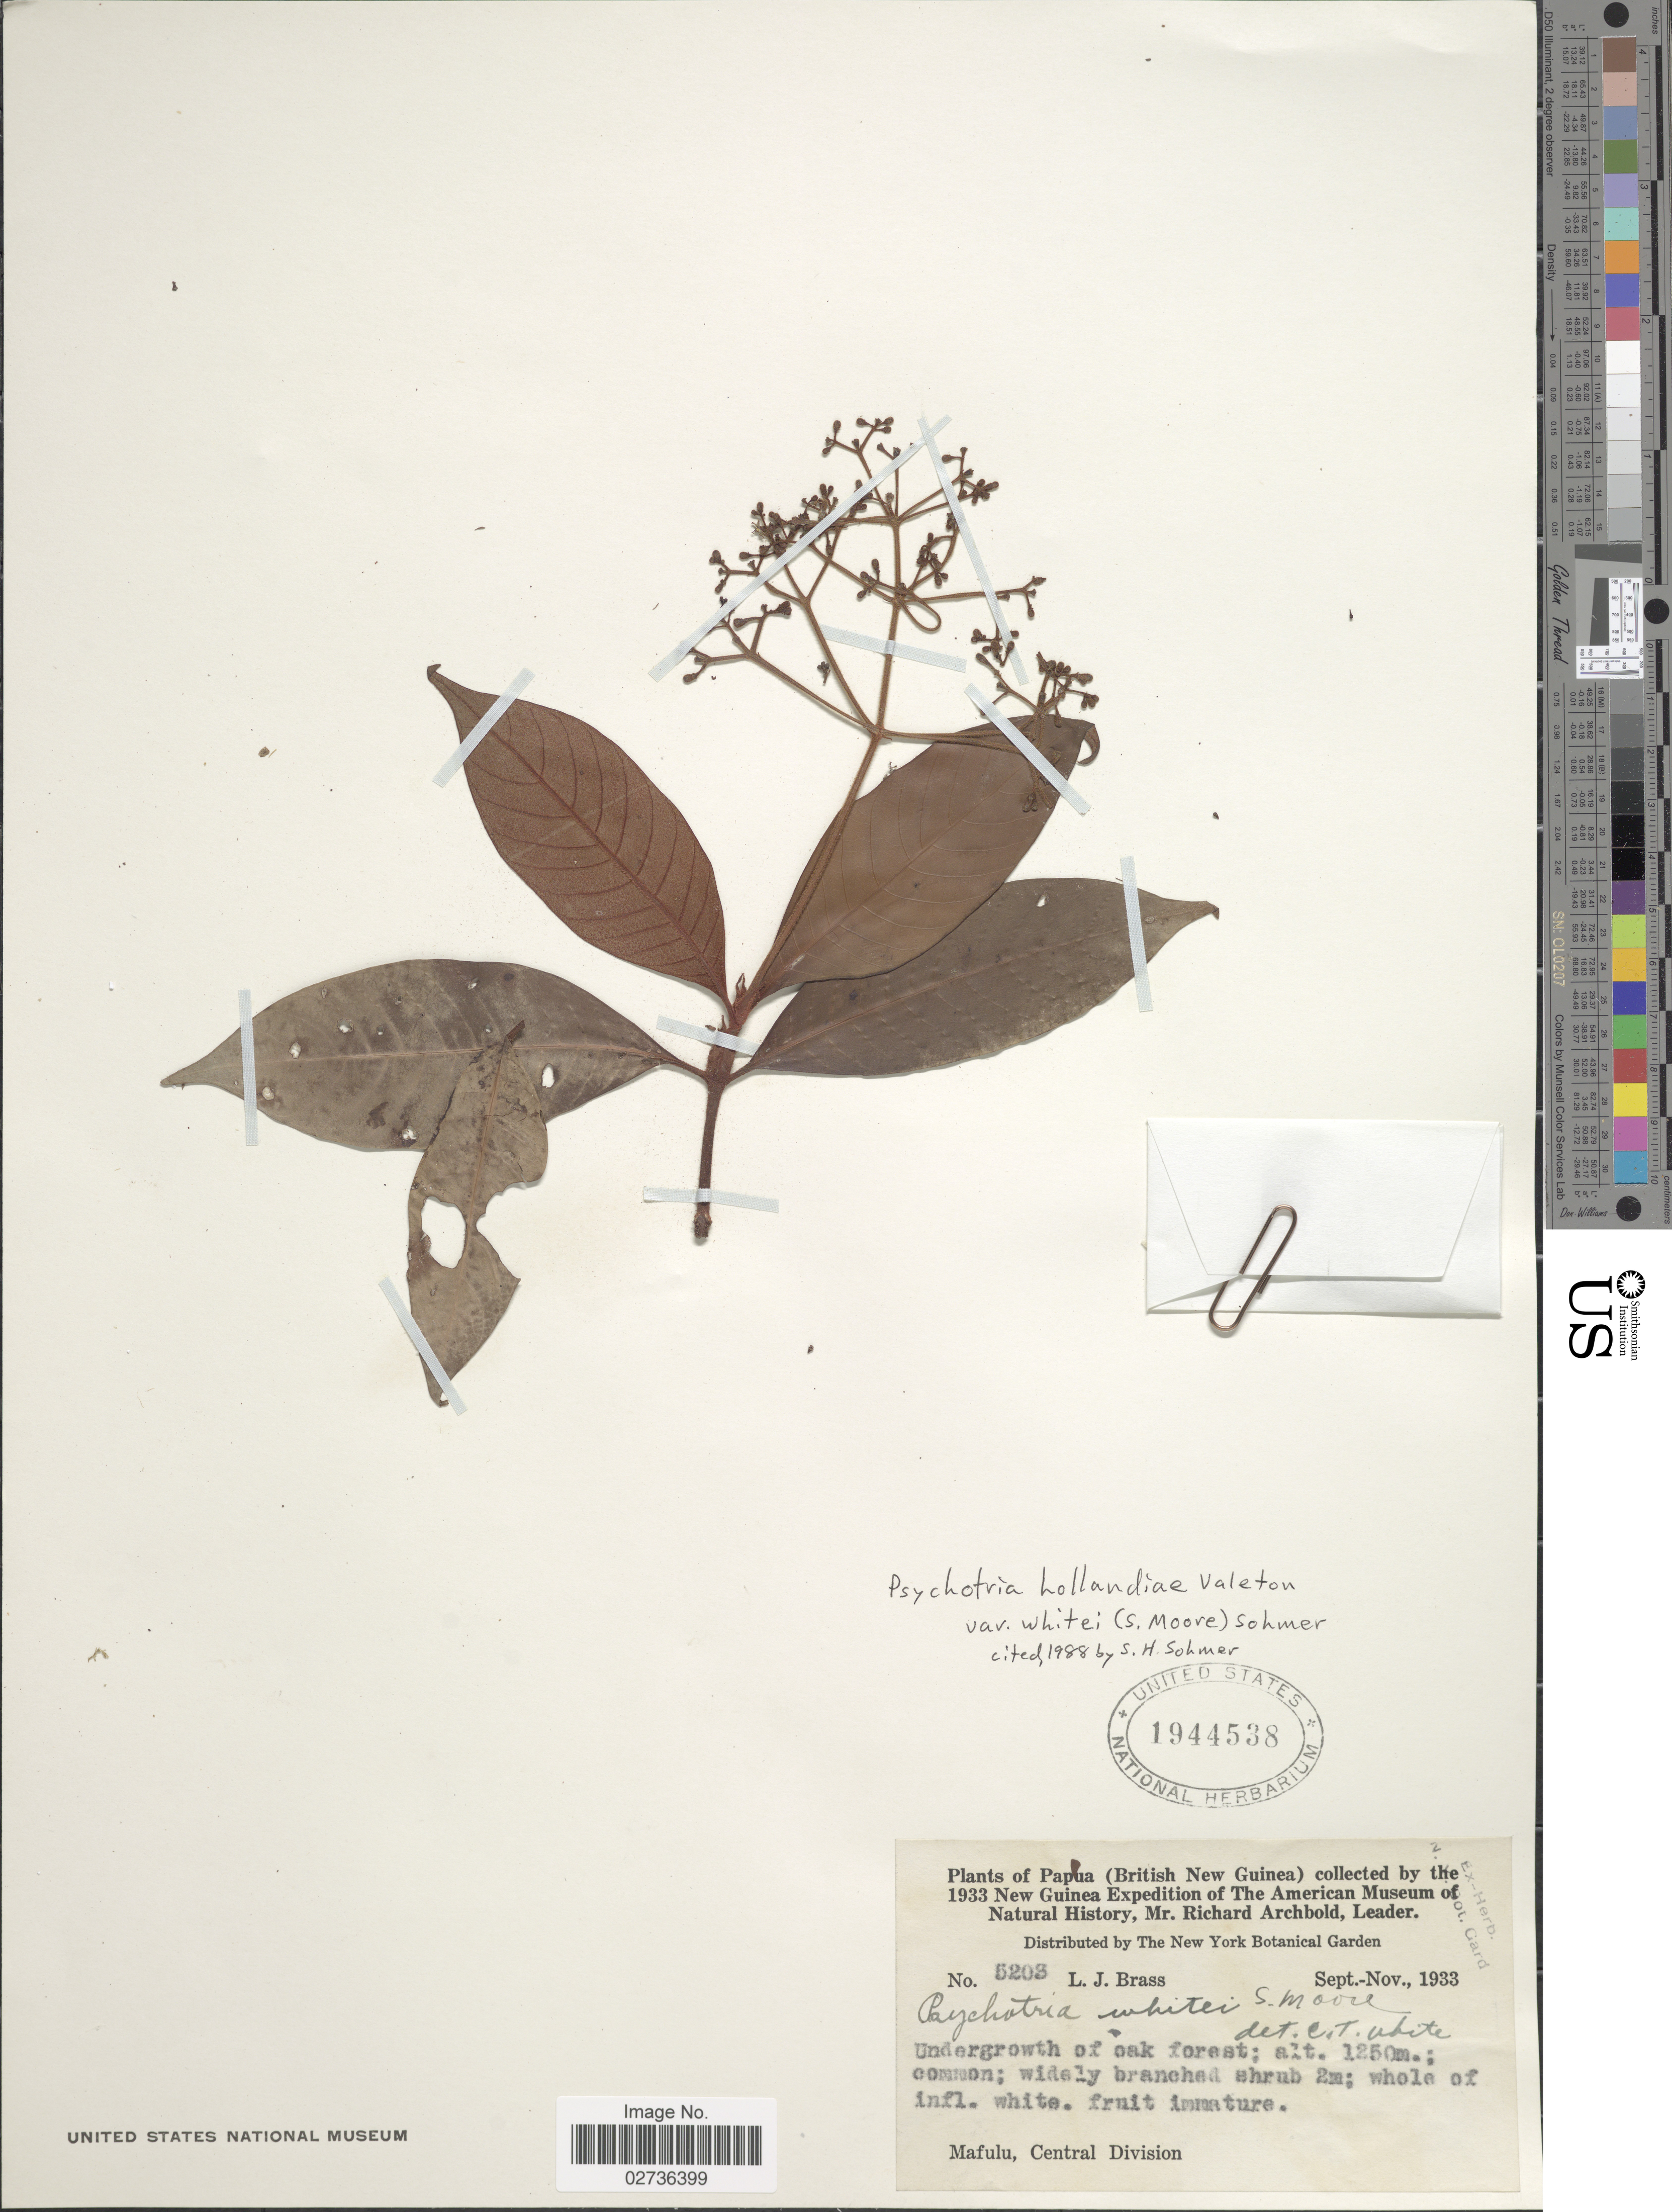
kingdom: Plantae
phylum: Tracheophyta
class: Magnoliopsida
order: Gentianales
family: Rubiaceae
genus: Psychotria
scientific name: Psychotria hollandiae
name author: Valeton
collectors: L. J. Brass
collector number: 5203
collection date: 1933-09/1933-11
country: Papua New Guinea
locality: Papua (British New Guinea) Mafulu, Central Division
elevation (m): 1250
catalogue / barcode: US 1944538